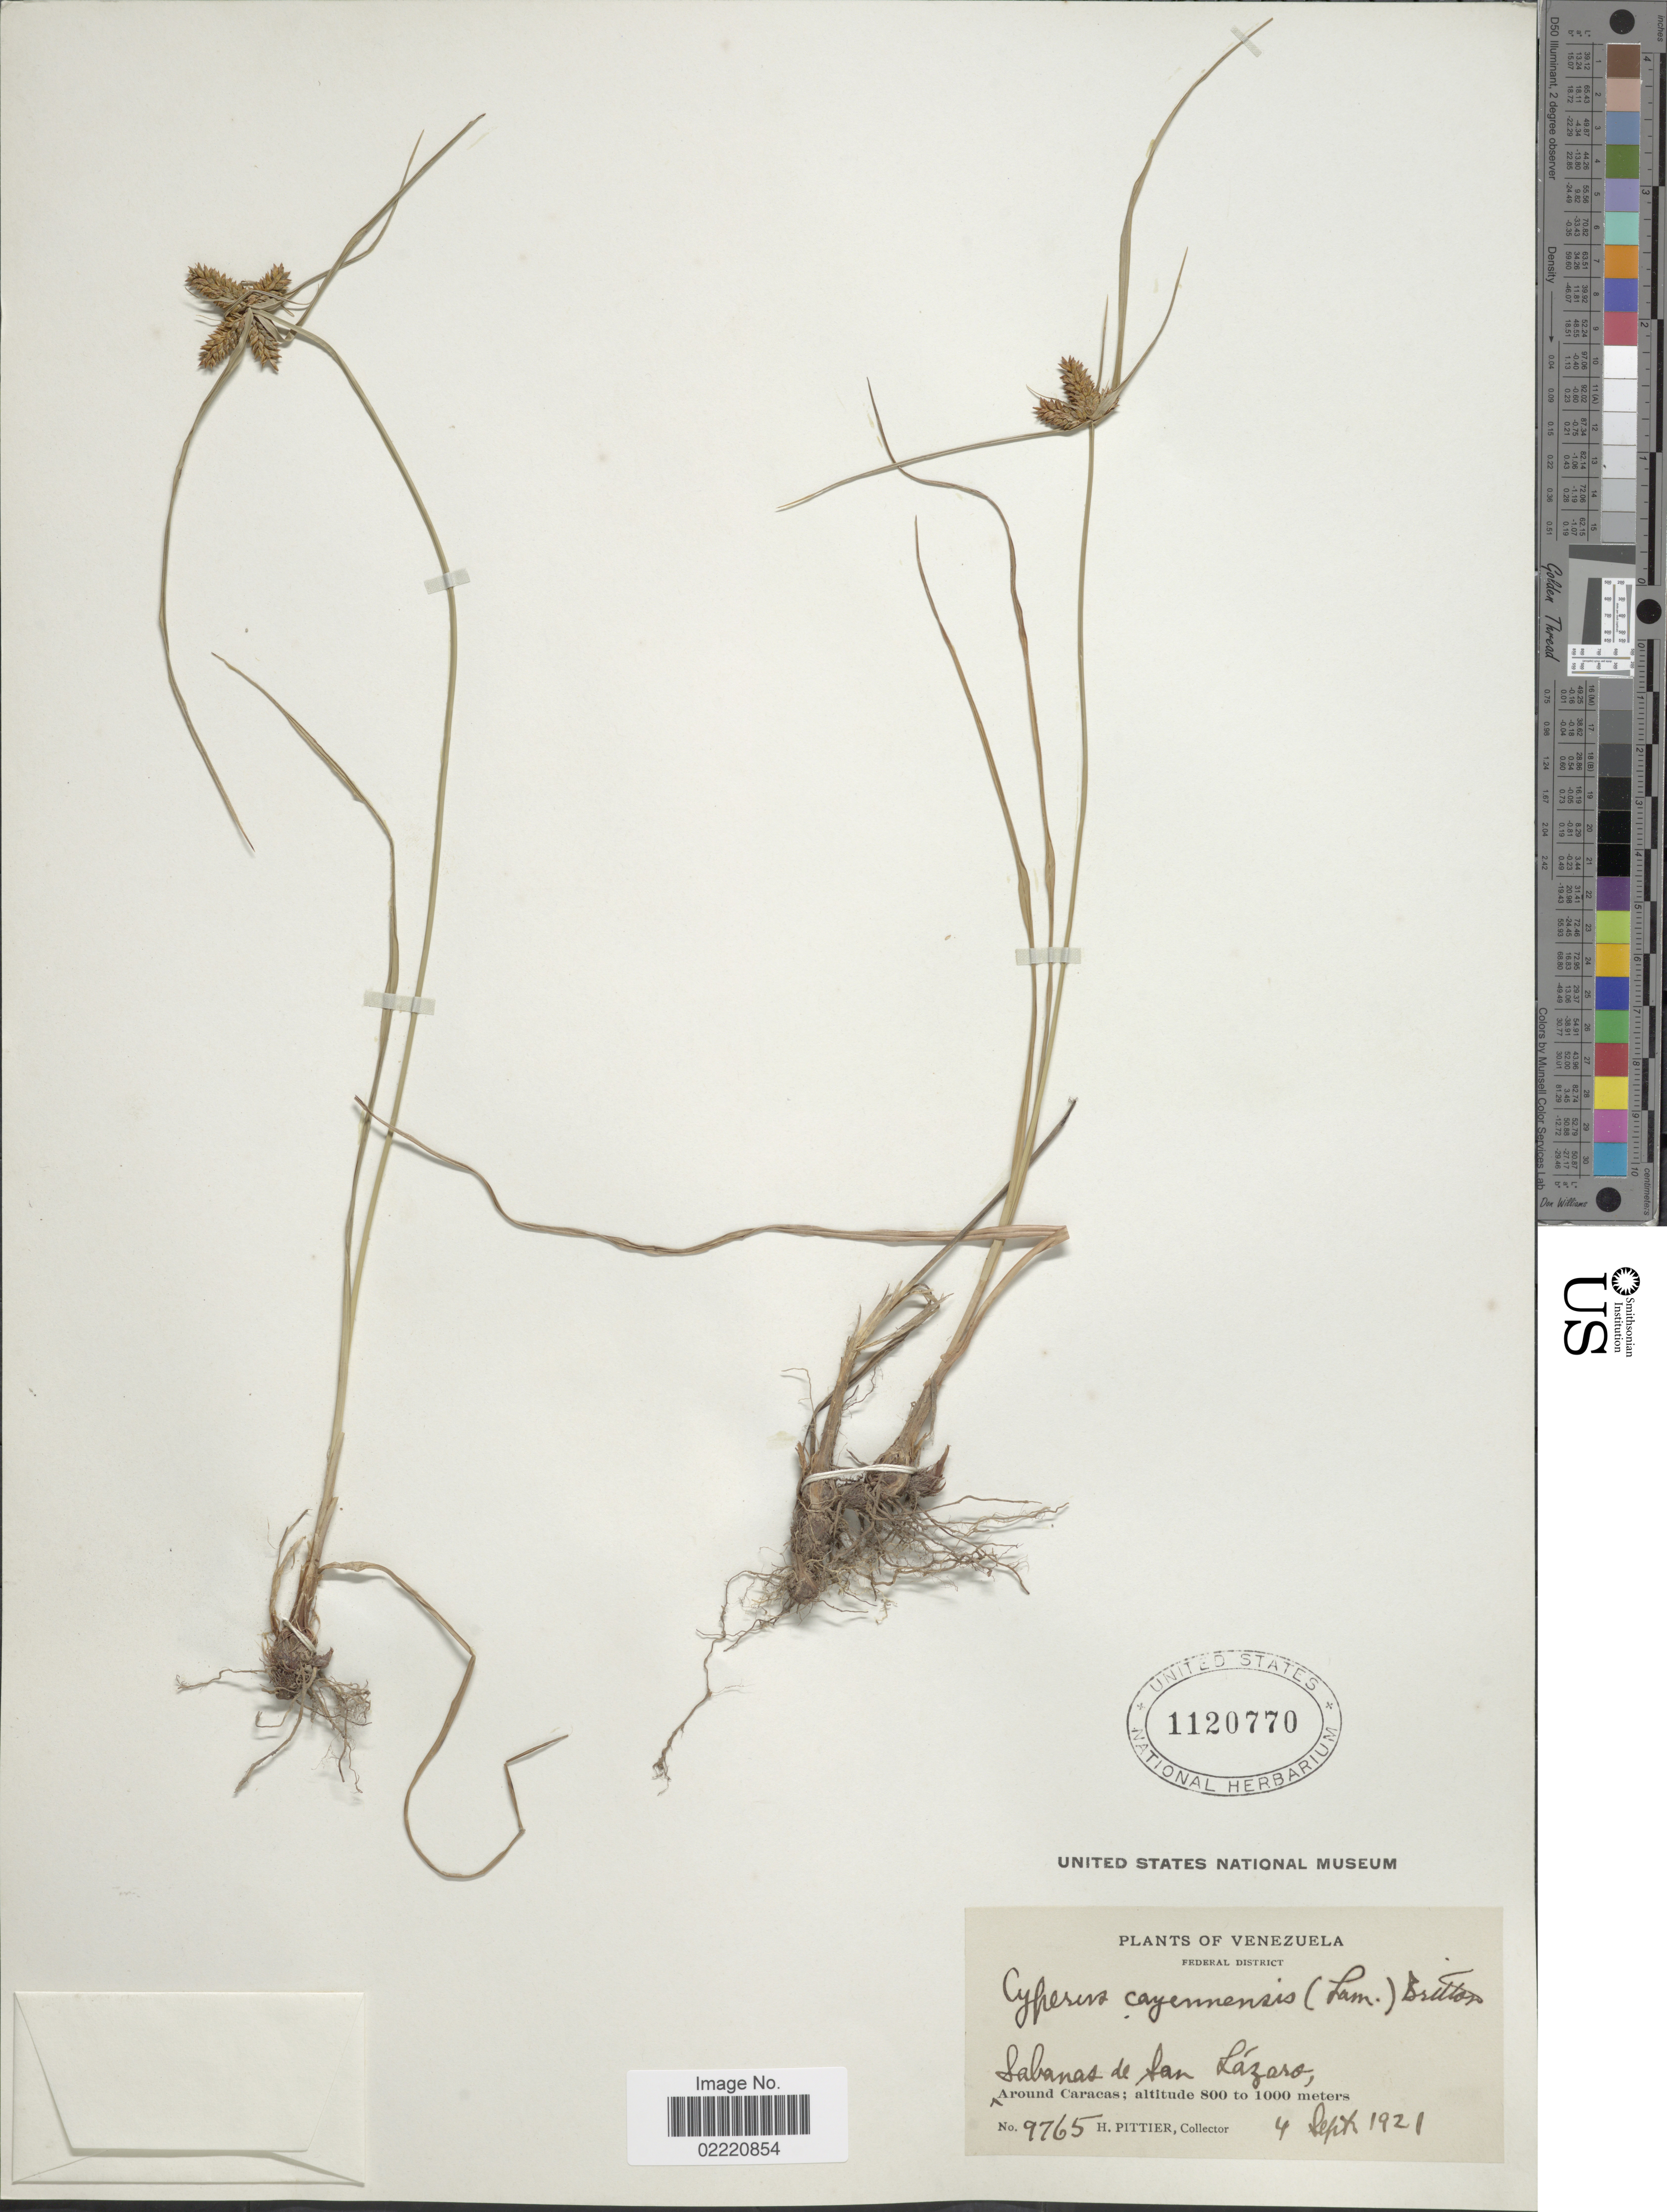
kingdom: Plantae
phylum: Tracheophyta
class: Liliopsida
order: Poales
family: Cyperaceae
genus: Cyperus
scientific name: Cyperus aggregatus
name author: (Willd.) Endl.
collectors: H. F. Pittier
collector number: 9765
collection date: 1921-09-04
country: Venezuela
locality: Sabanas de San Lazaro, around Caracas.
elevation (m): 800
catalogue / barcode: US 1120770